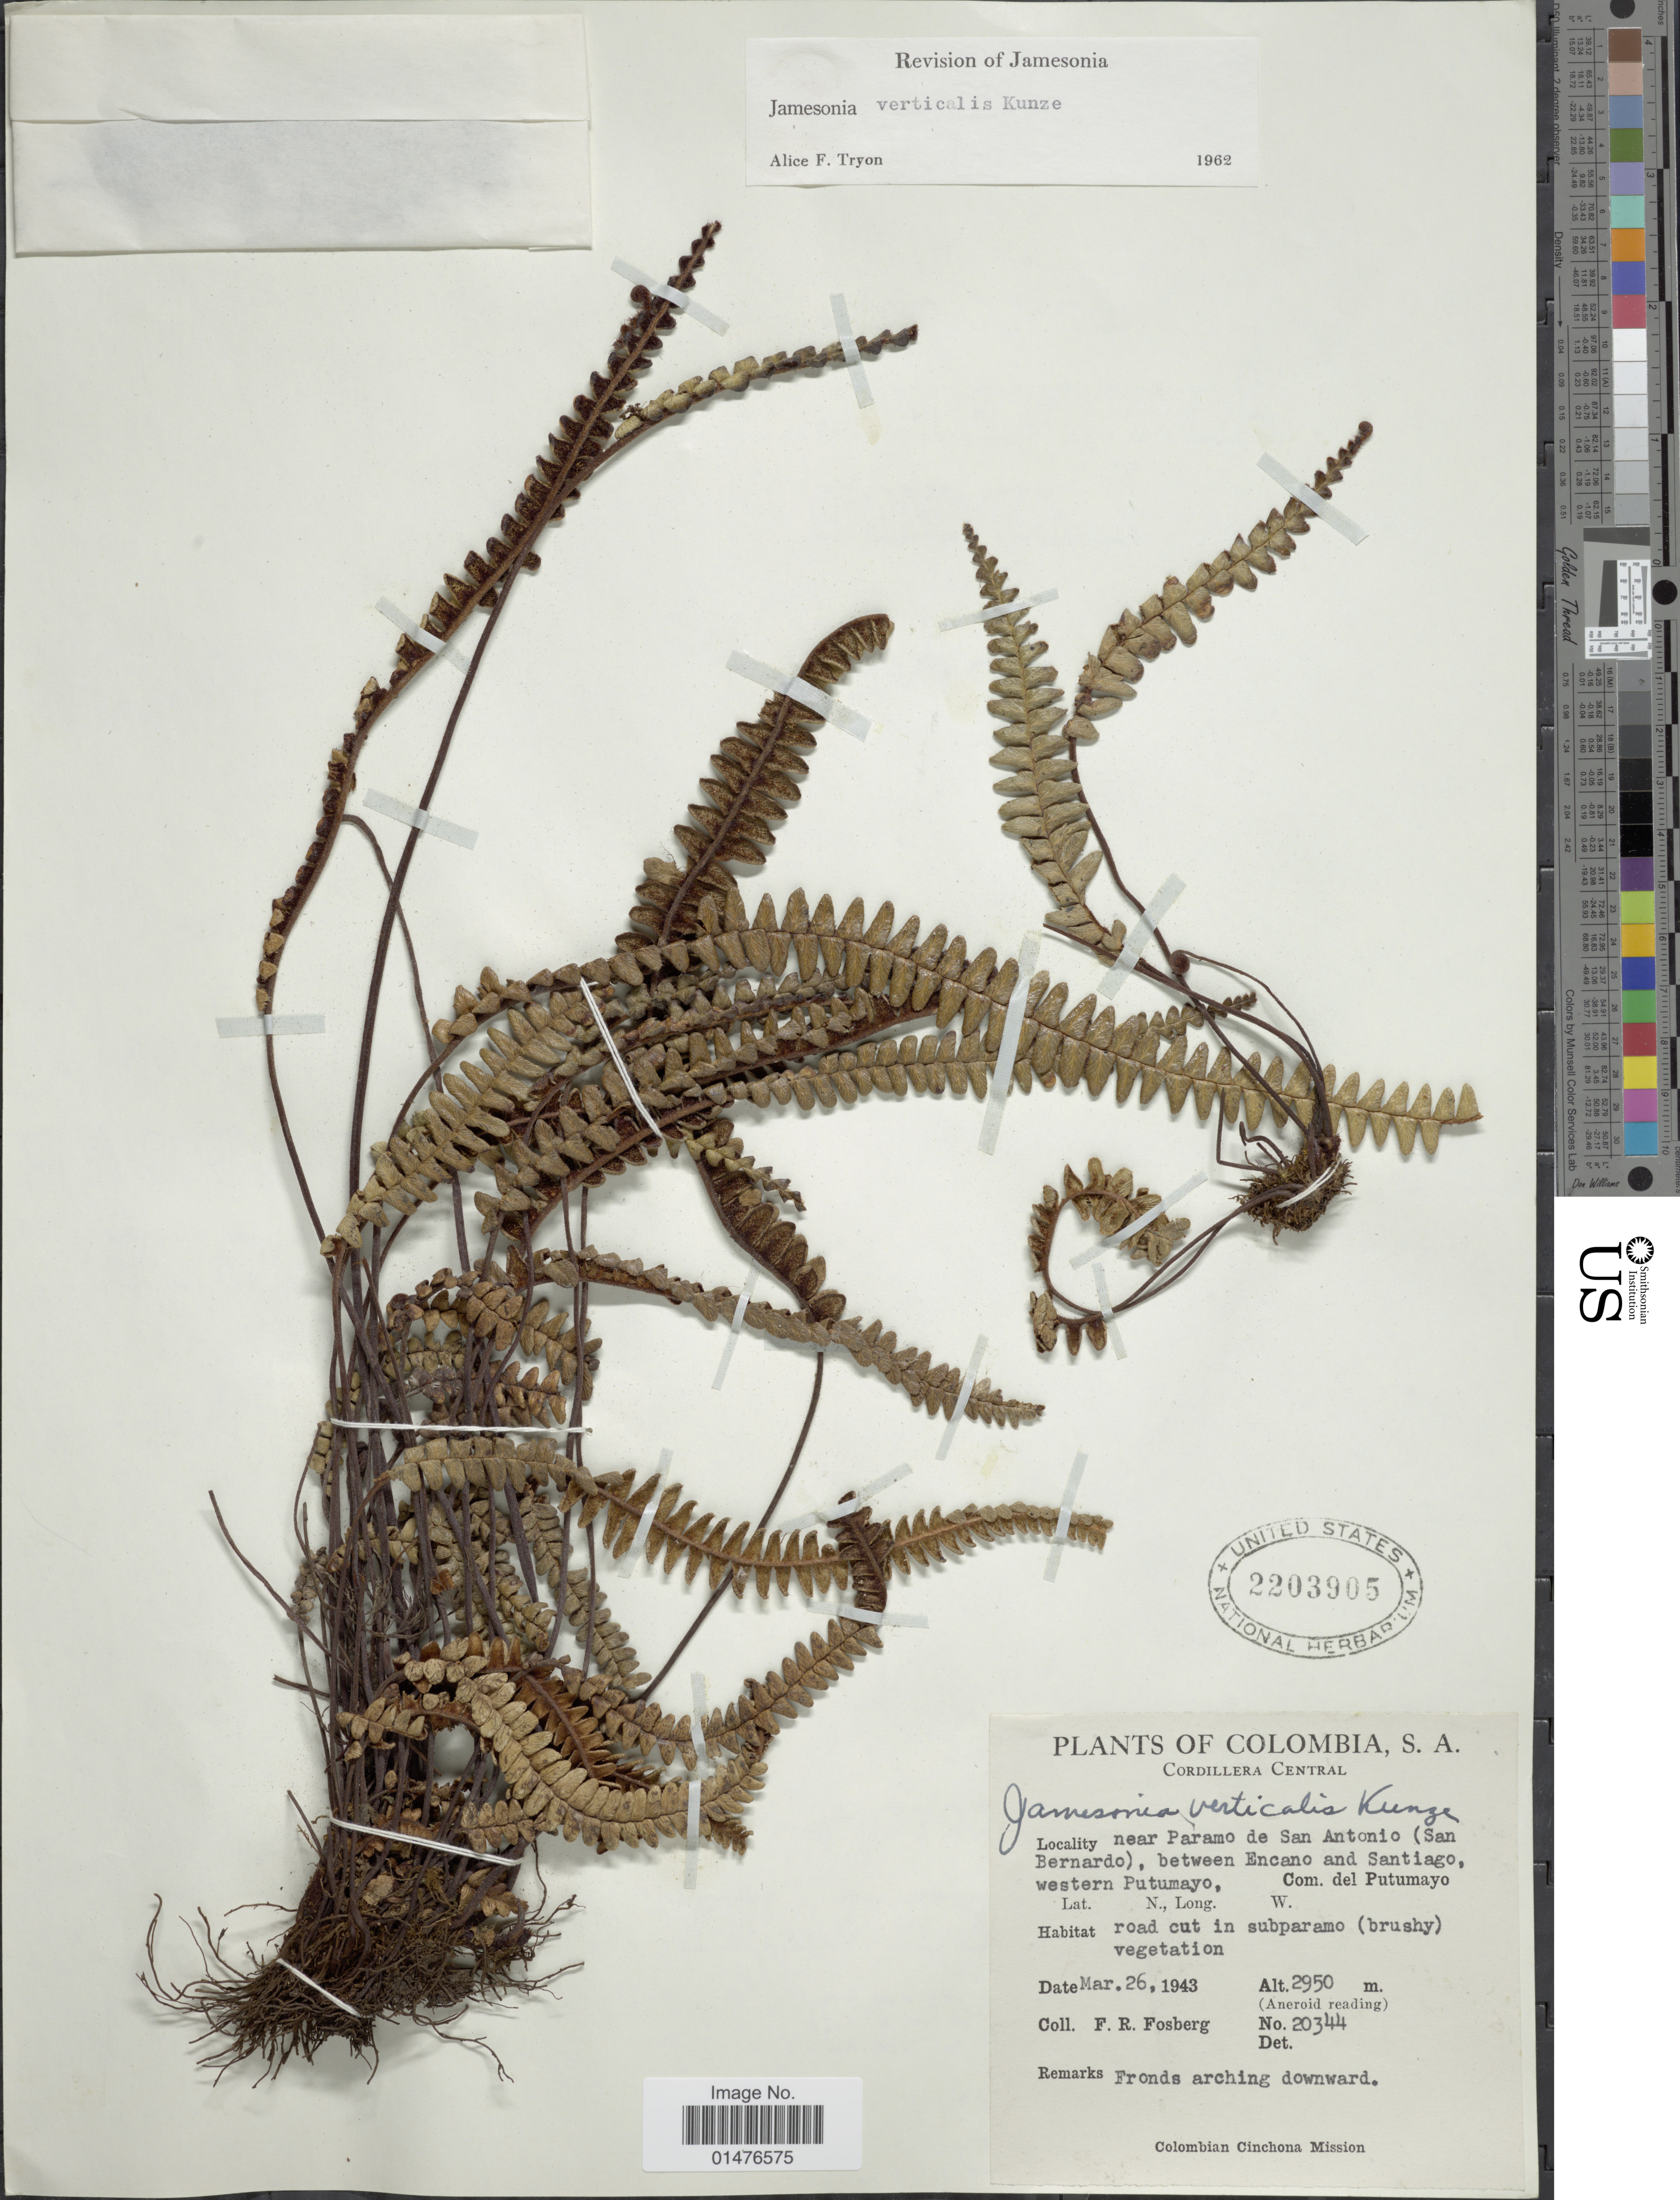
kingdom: Plantae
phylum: Tracheophyta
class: Polypodiopsida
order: Polypodiales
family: Pteridaceae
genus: Jamesonia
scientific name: Jamesonia verticalis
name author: Kunze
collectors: F. R. Fosberg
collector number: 20344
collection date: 1943-03-26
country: Colombia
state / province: Putumayo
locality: Cordillera Central. Near Paramo de San Antonio (San Bernardo), between Encano and Santiago, western Putumayo. Com. del Putumayo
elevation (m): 2950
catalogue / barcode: US 2203905